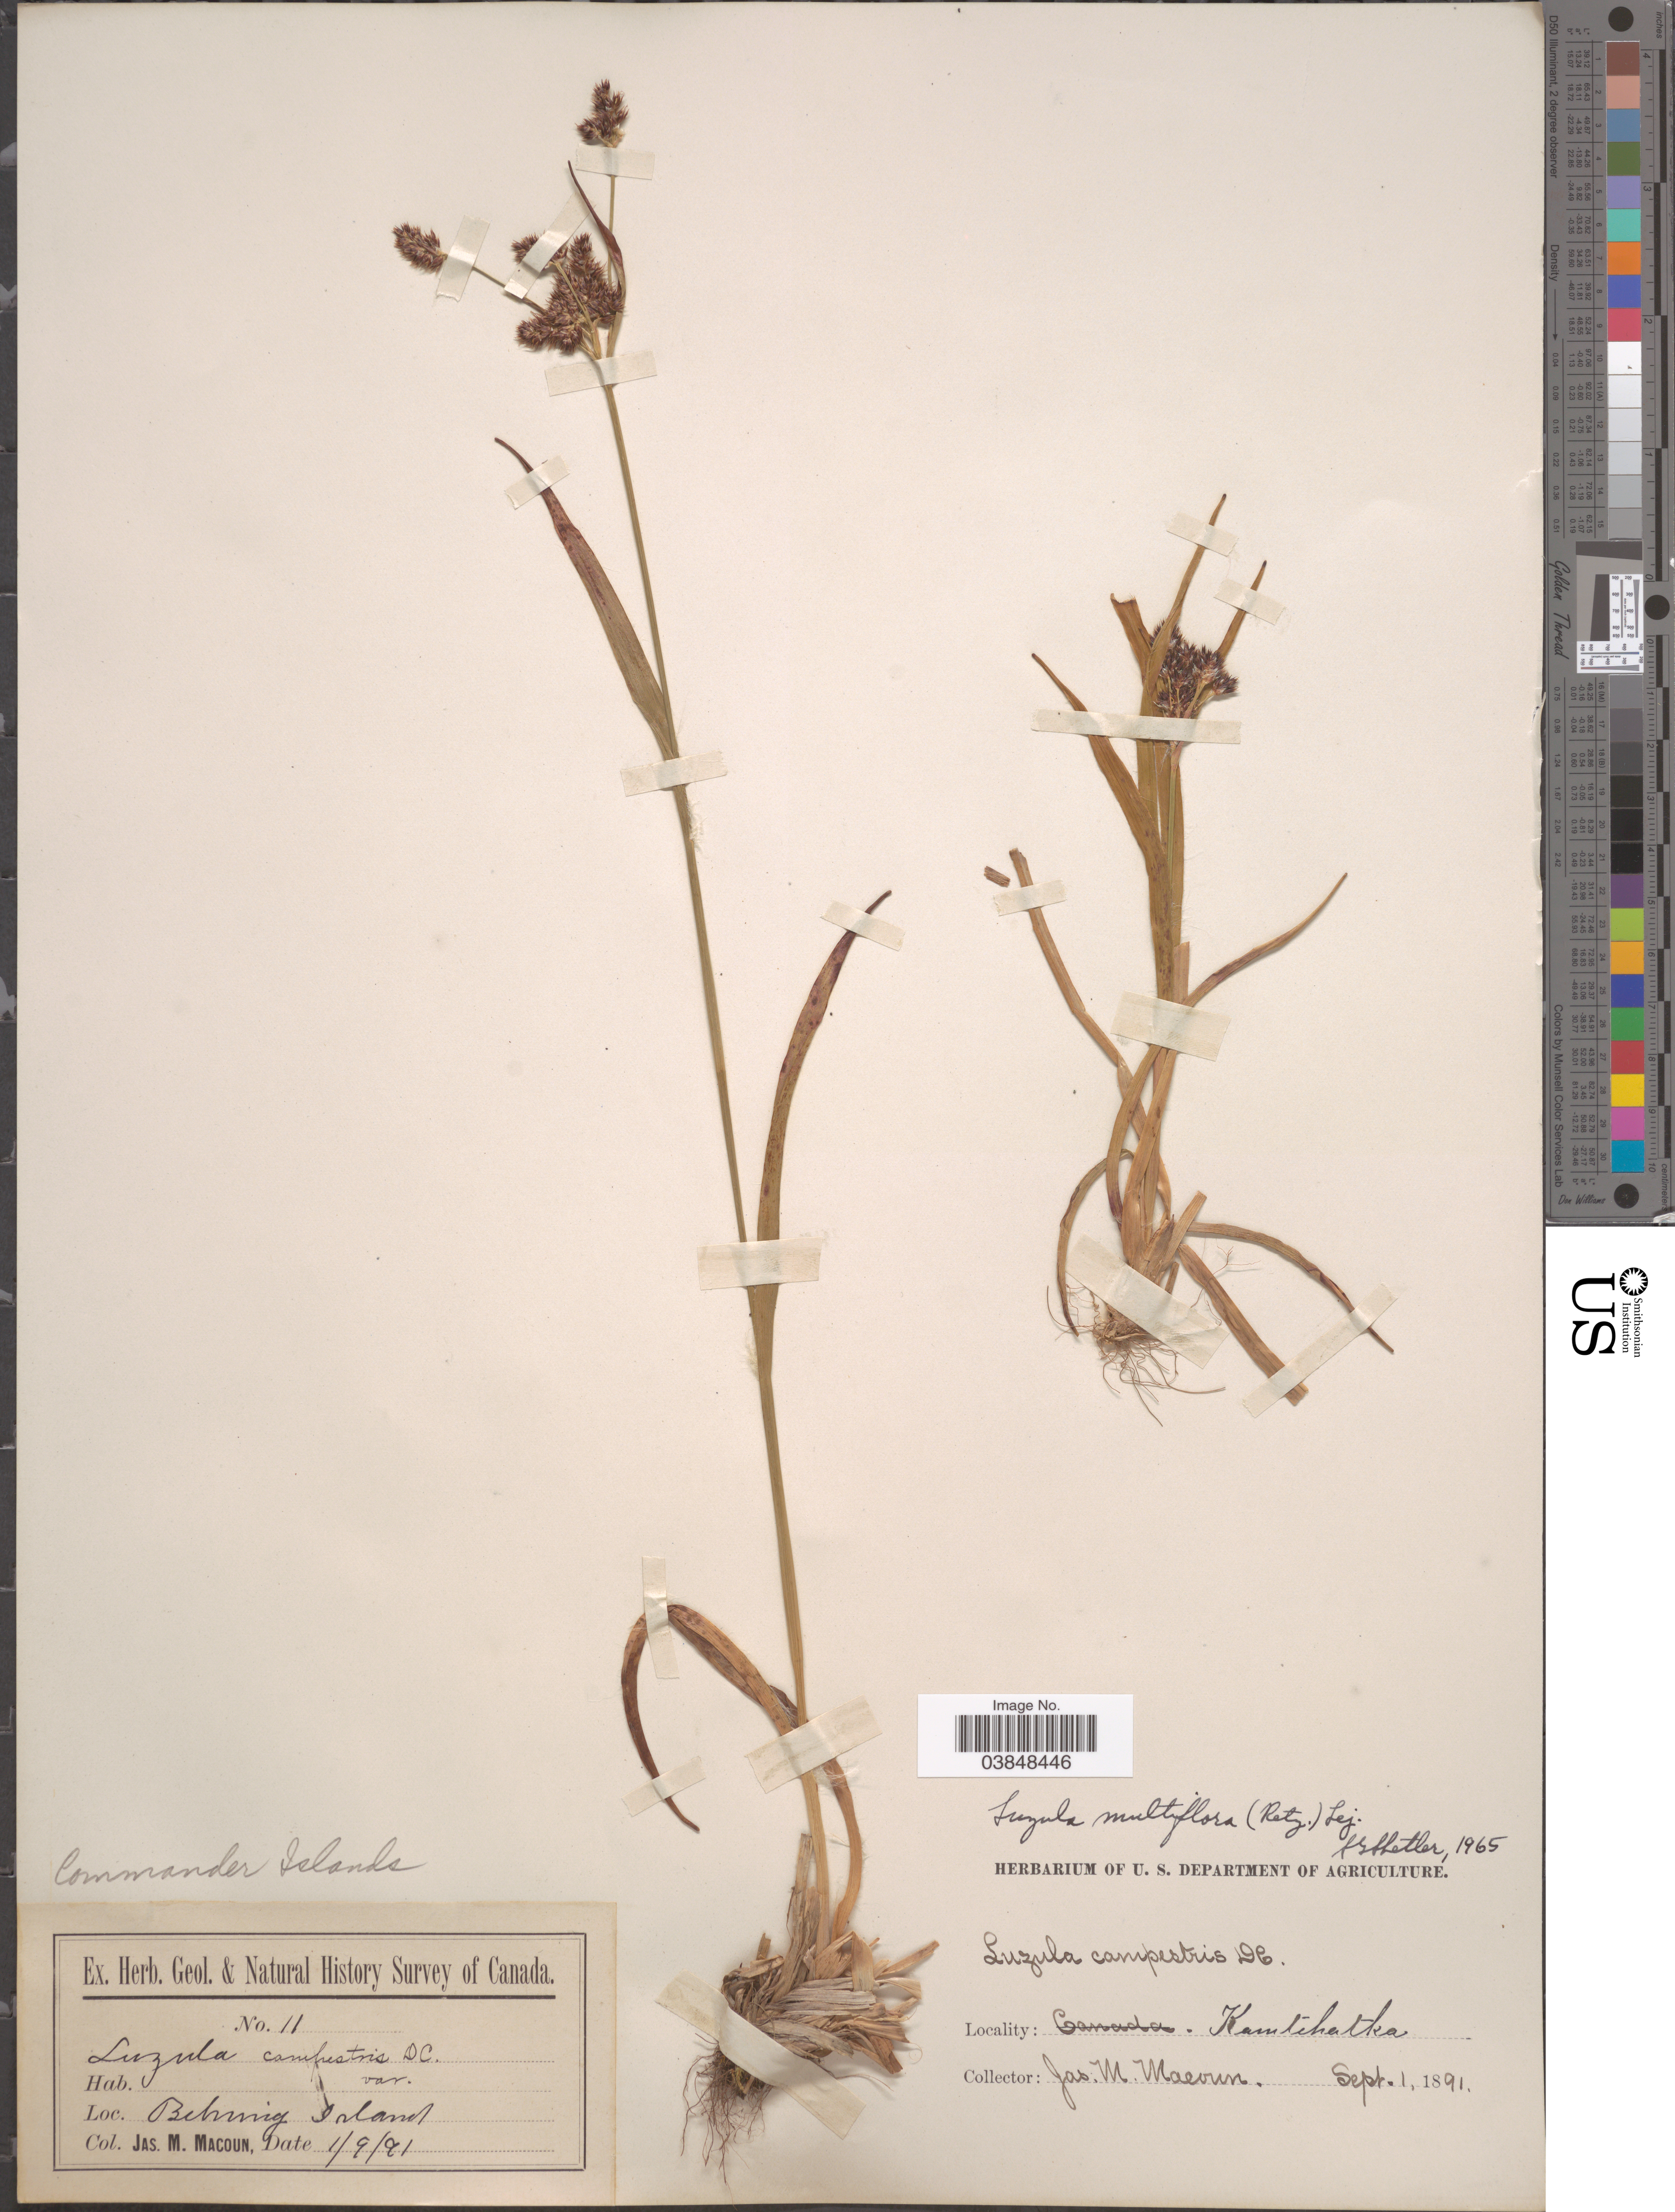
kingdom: Plantae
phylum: Tracheophyta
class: Liliopsida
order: Poales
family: Juncaceae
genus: Luzula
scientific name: Luzula multiflora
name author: (Ehrh.) Lej.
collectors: J. M. Macoun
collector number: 11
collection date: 1891-09-01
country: Russian Federation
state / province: Kamchatka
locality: Commander Islands. Behring Island. Kamtchatka.